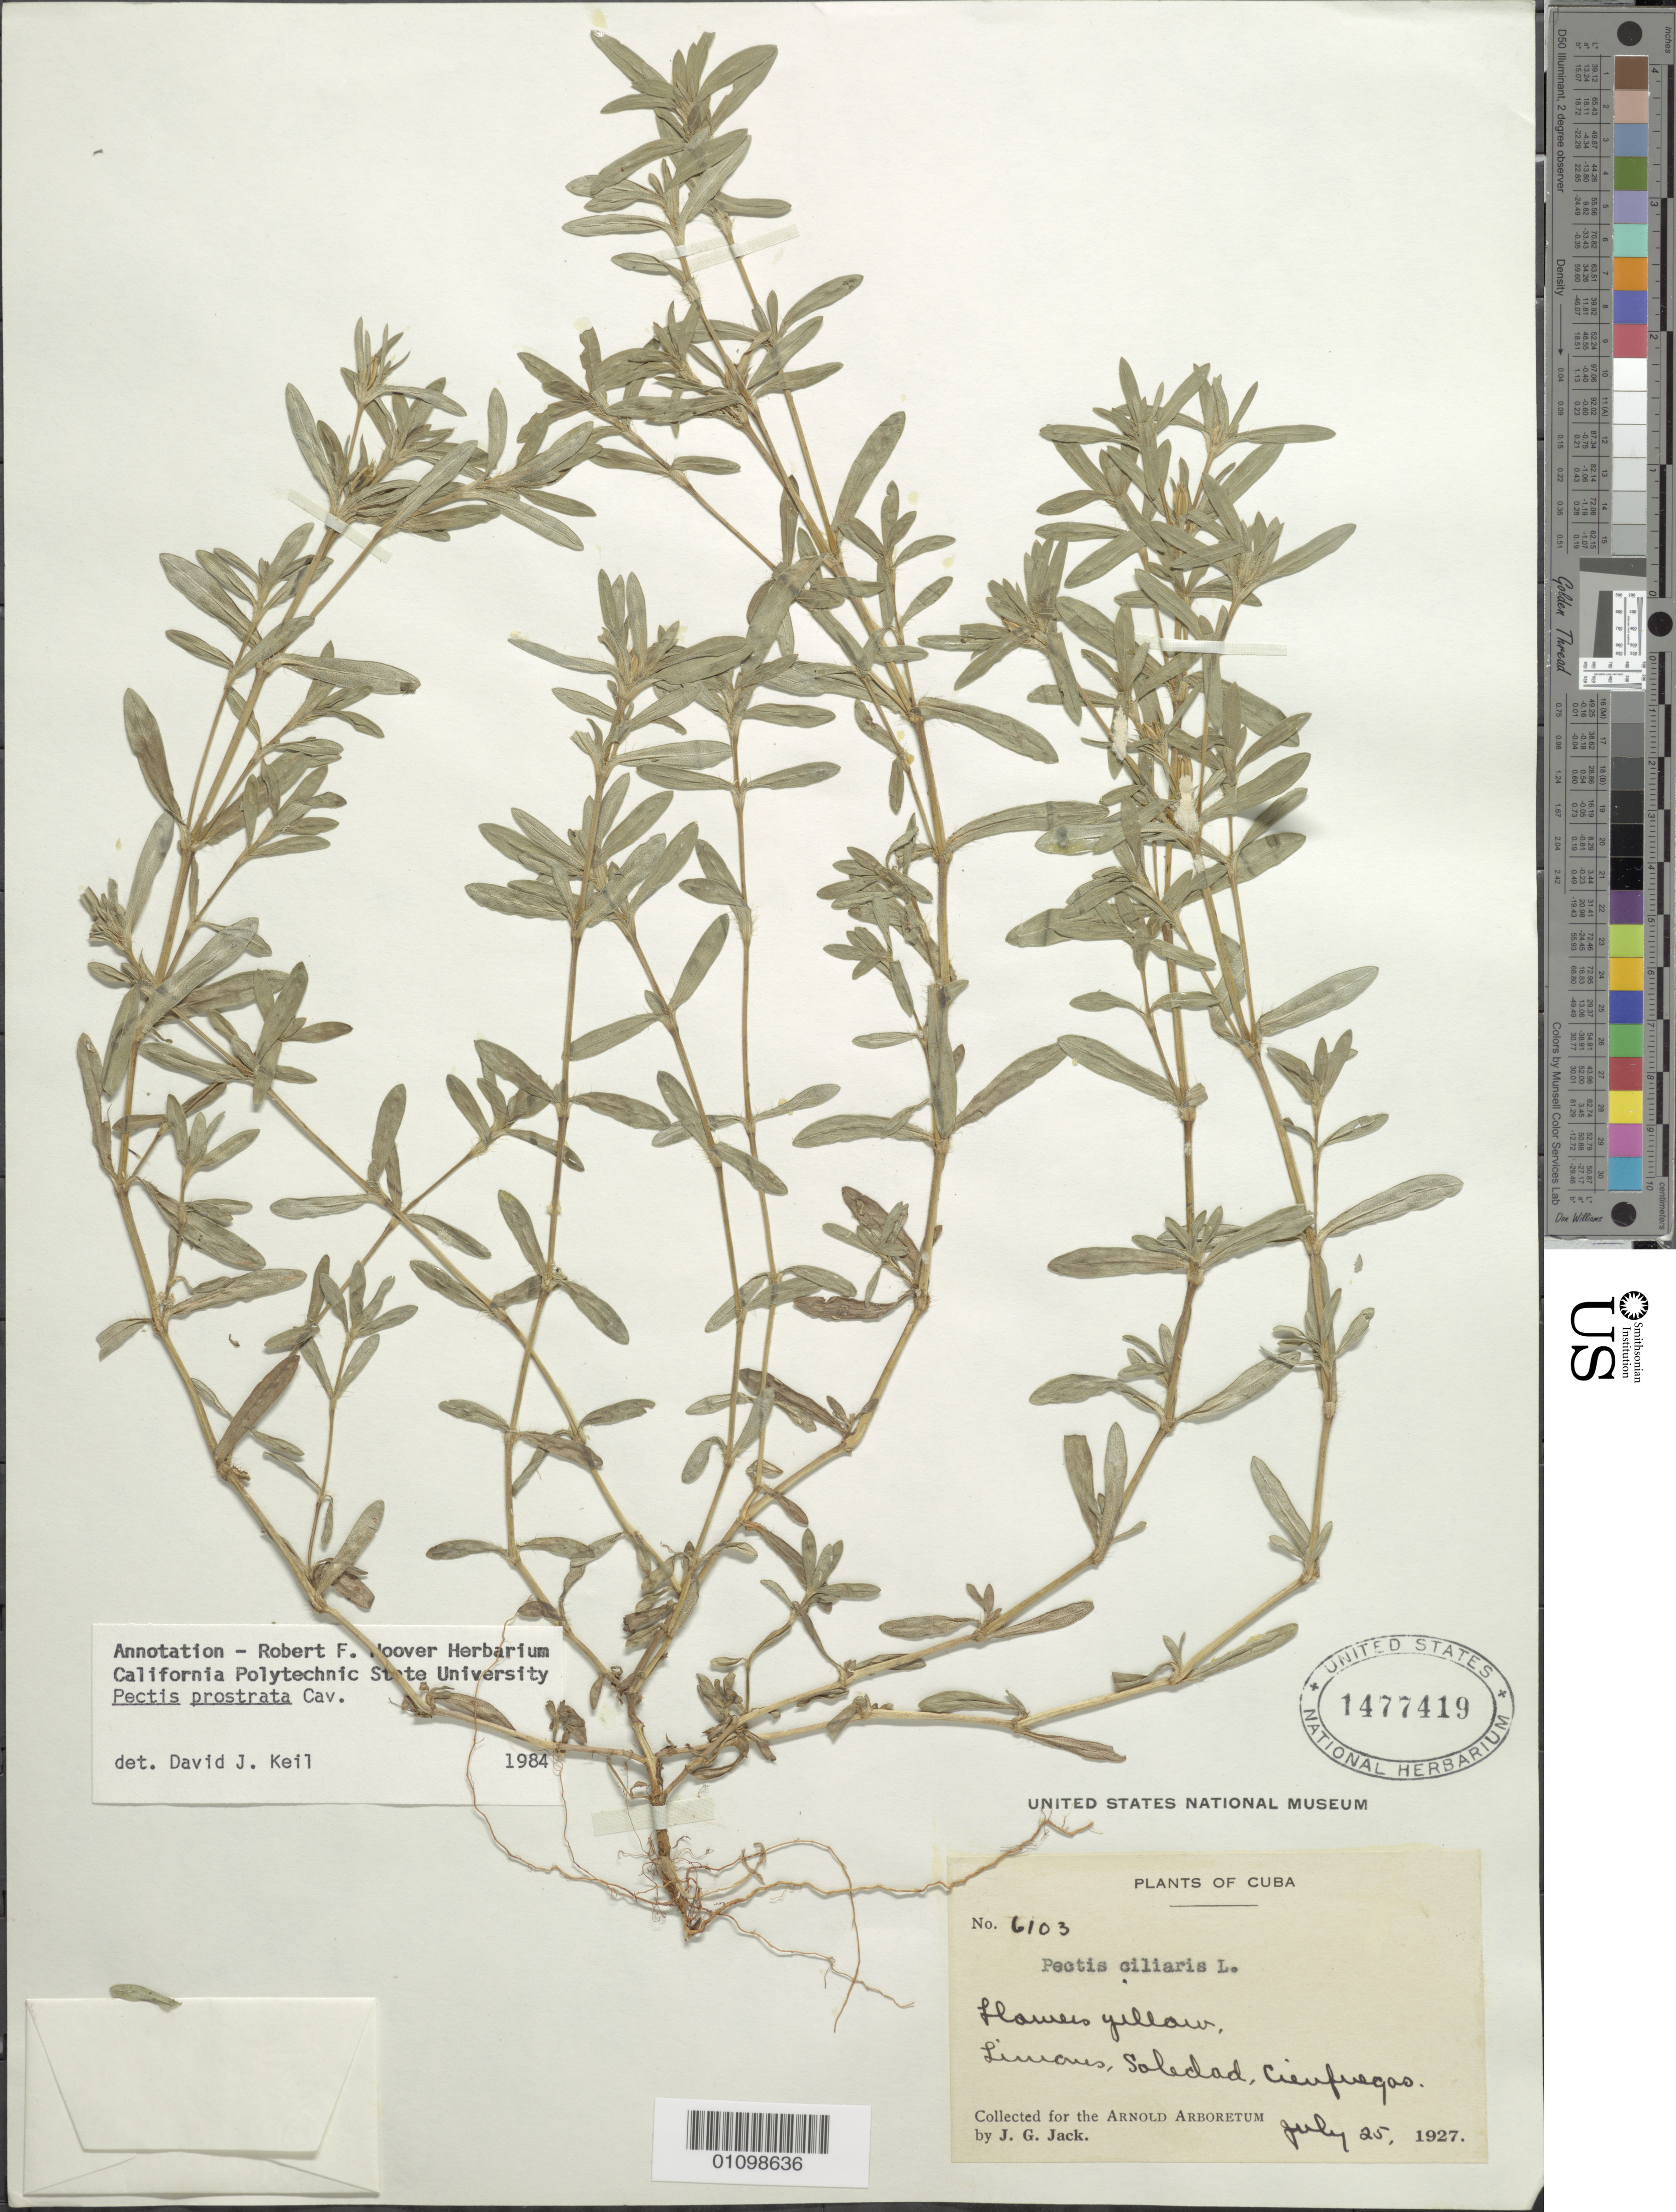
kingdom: Plantae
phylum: Tracheophyta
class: Magnoliopsida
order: Asterales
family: Asteraceae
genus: Pectis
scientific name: Pectis prostrata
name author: Cav.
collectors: J. G. Jack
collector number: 6103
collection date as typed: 25 Jul 1927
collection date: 1927-07-25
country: Cuba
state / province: Cienfuegos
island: Cuba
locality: Liwanes, Soledad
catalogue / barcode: US 1477419